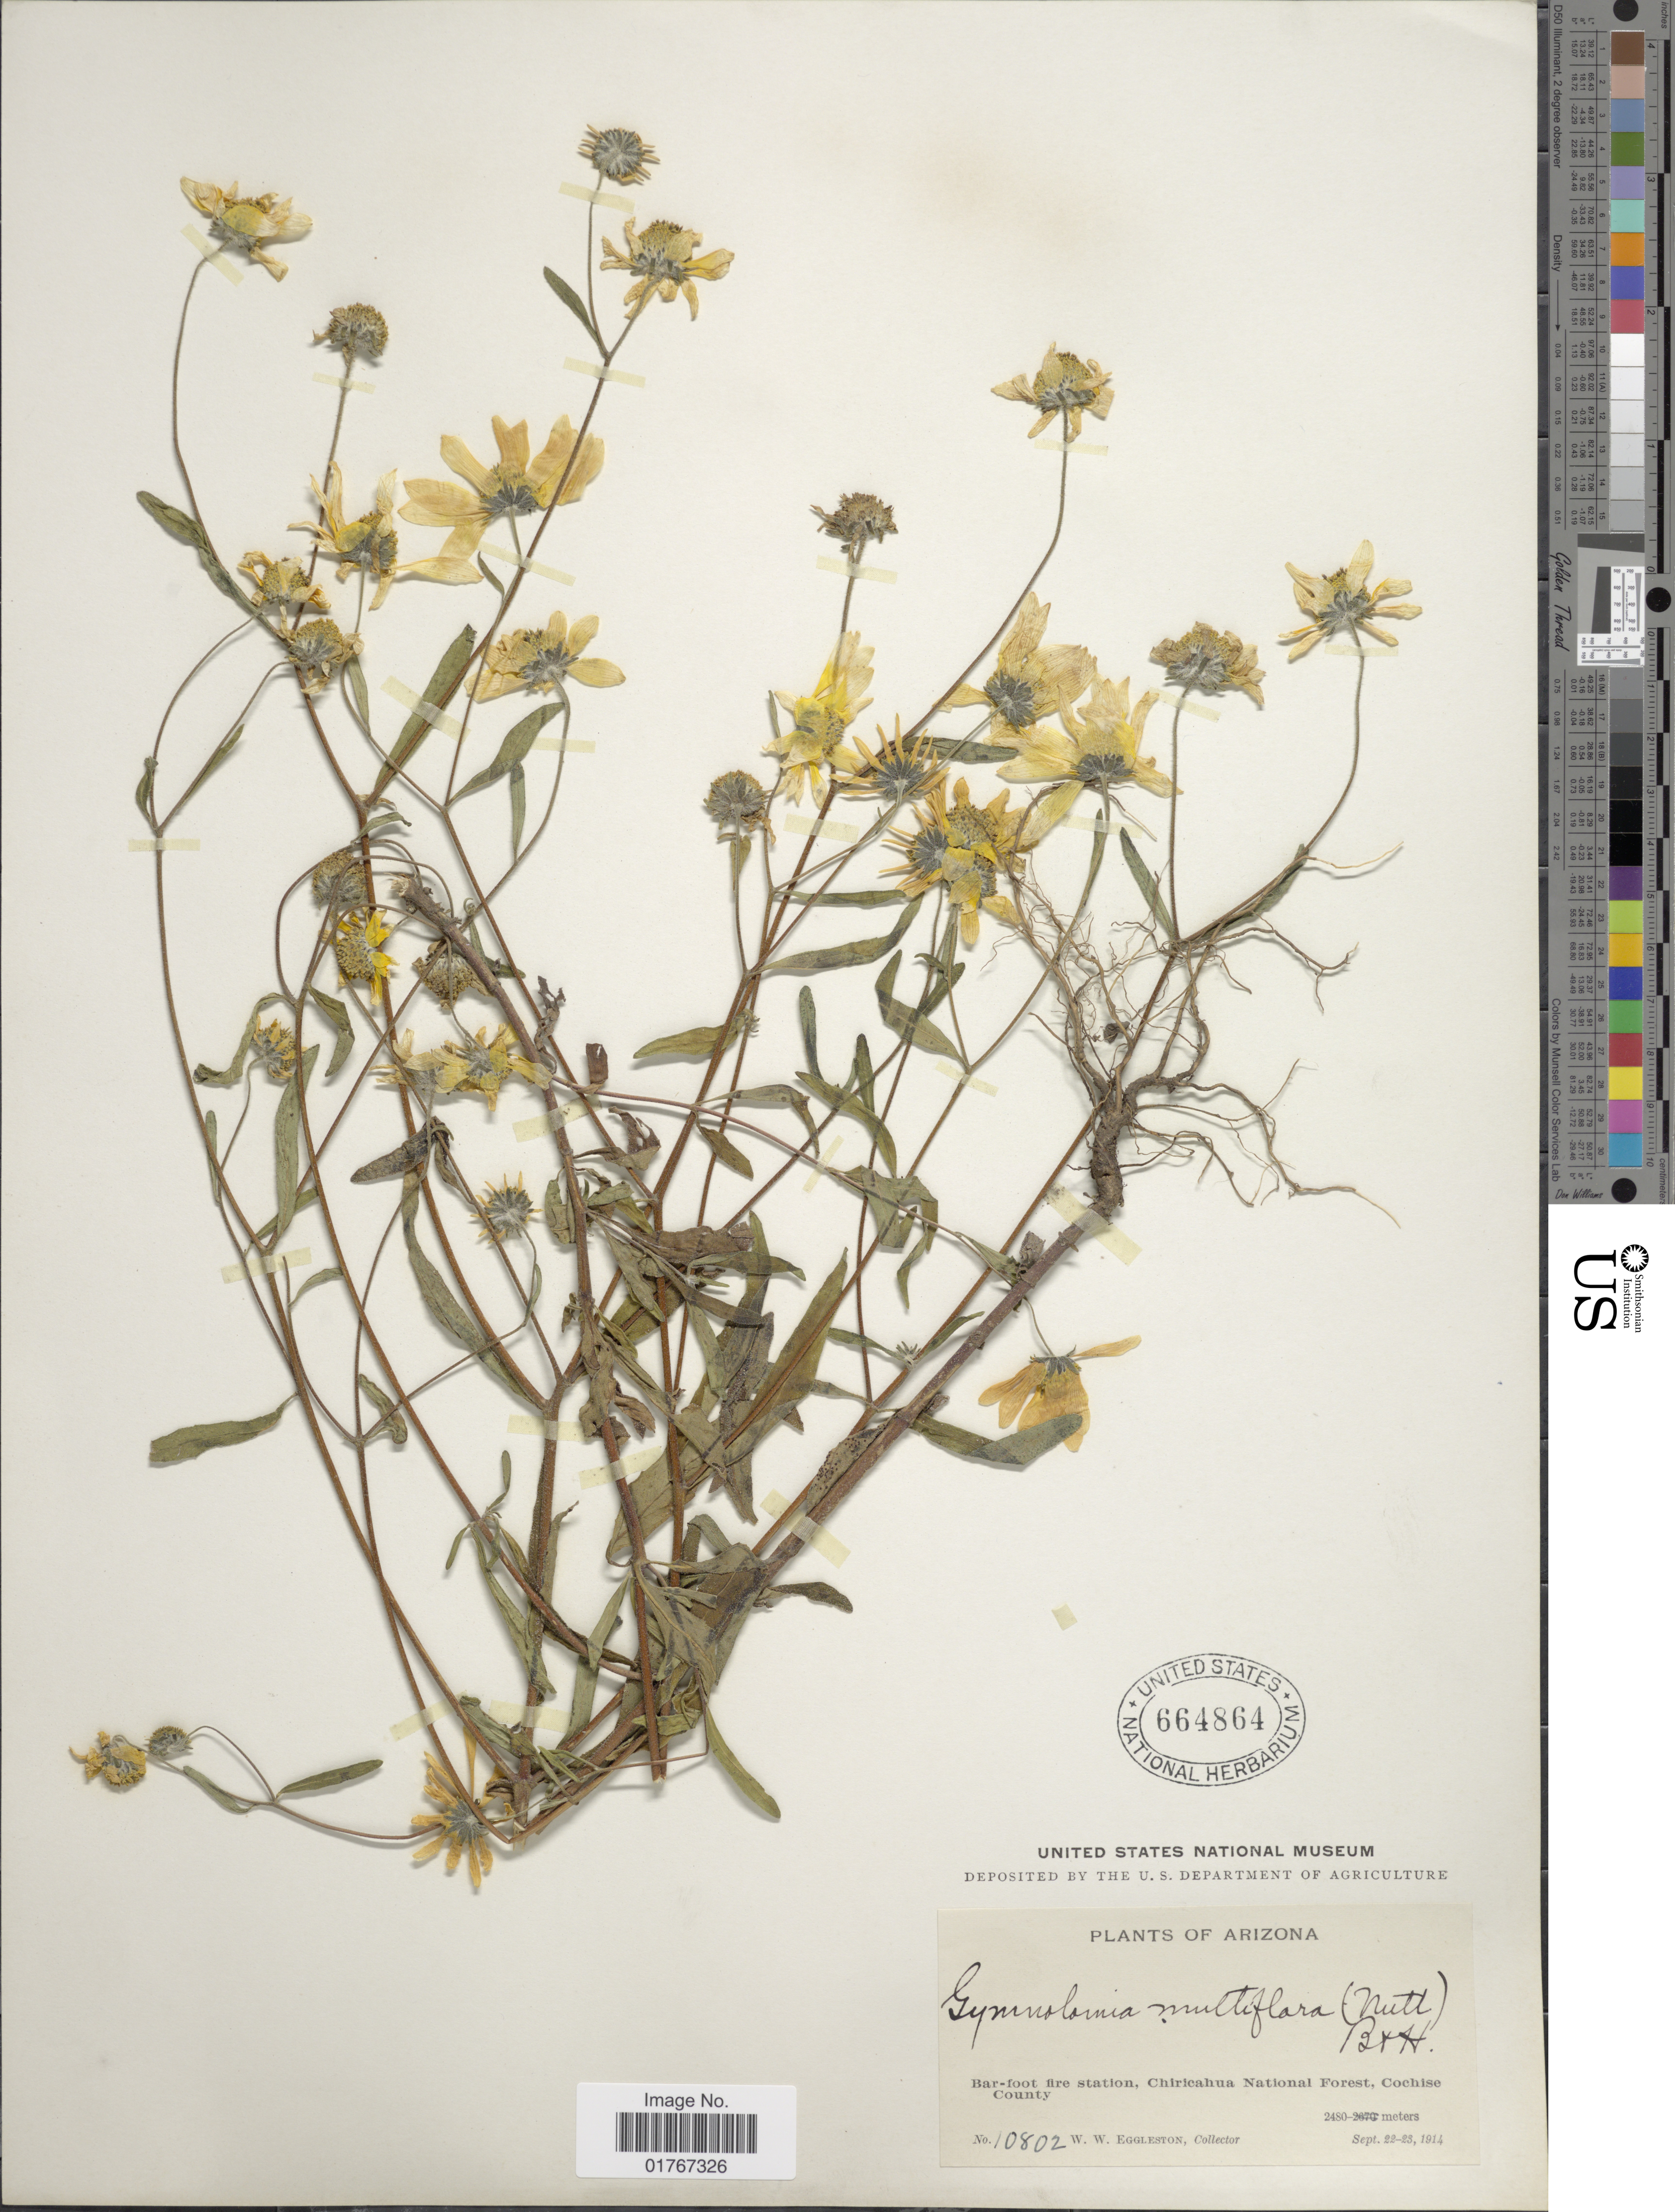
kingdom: Plantae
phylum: Tracheophyta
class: Magnoliopsida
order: Asterales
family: Asteraceae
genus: Heliomeris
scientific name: Heliomeris multiflora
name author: Nutt.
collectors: W. W. Eggleston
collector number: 10802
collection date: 1914-09-22/1914-09-23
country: United States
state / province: Arizona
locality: Bar-foot fire station, Chiricahua National Forest, Cochise County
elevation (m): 2480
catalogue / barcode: US 664864